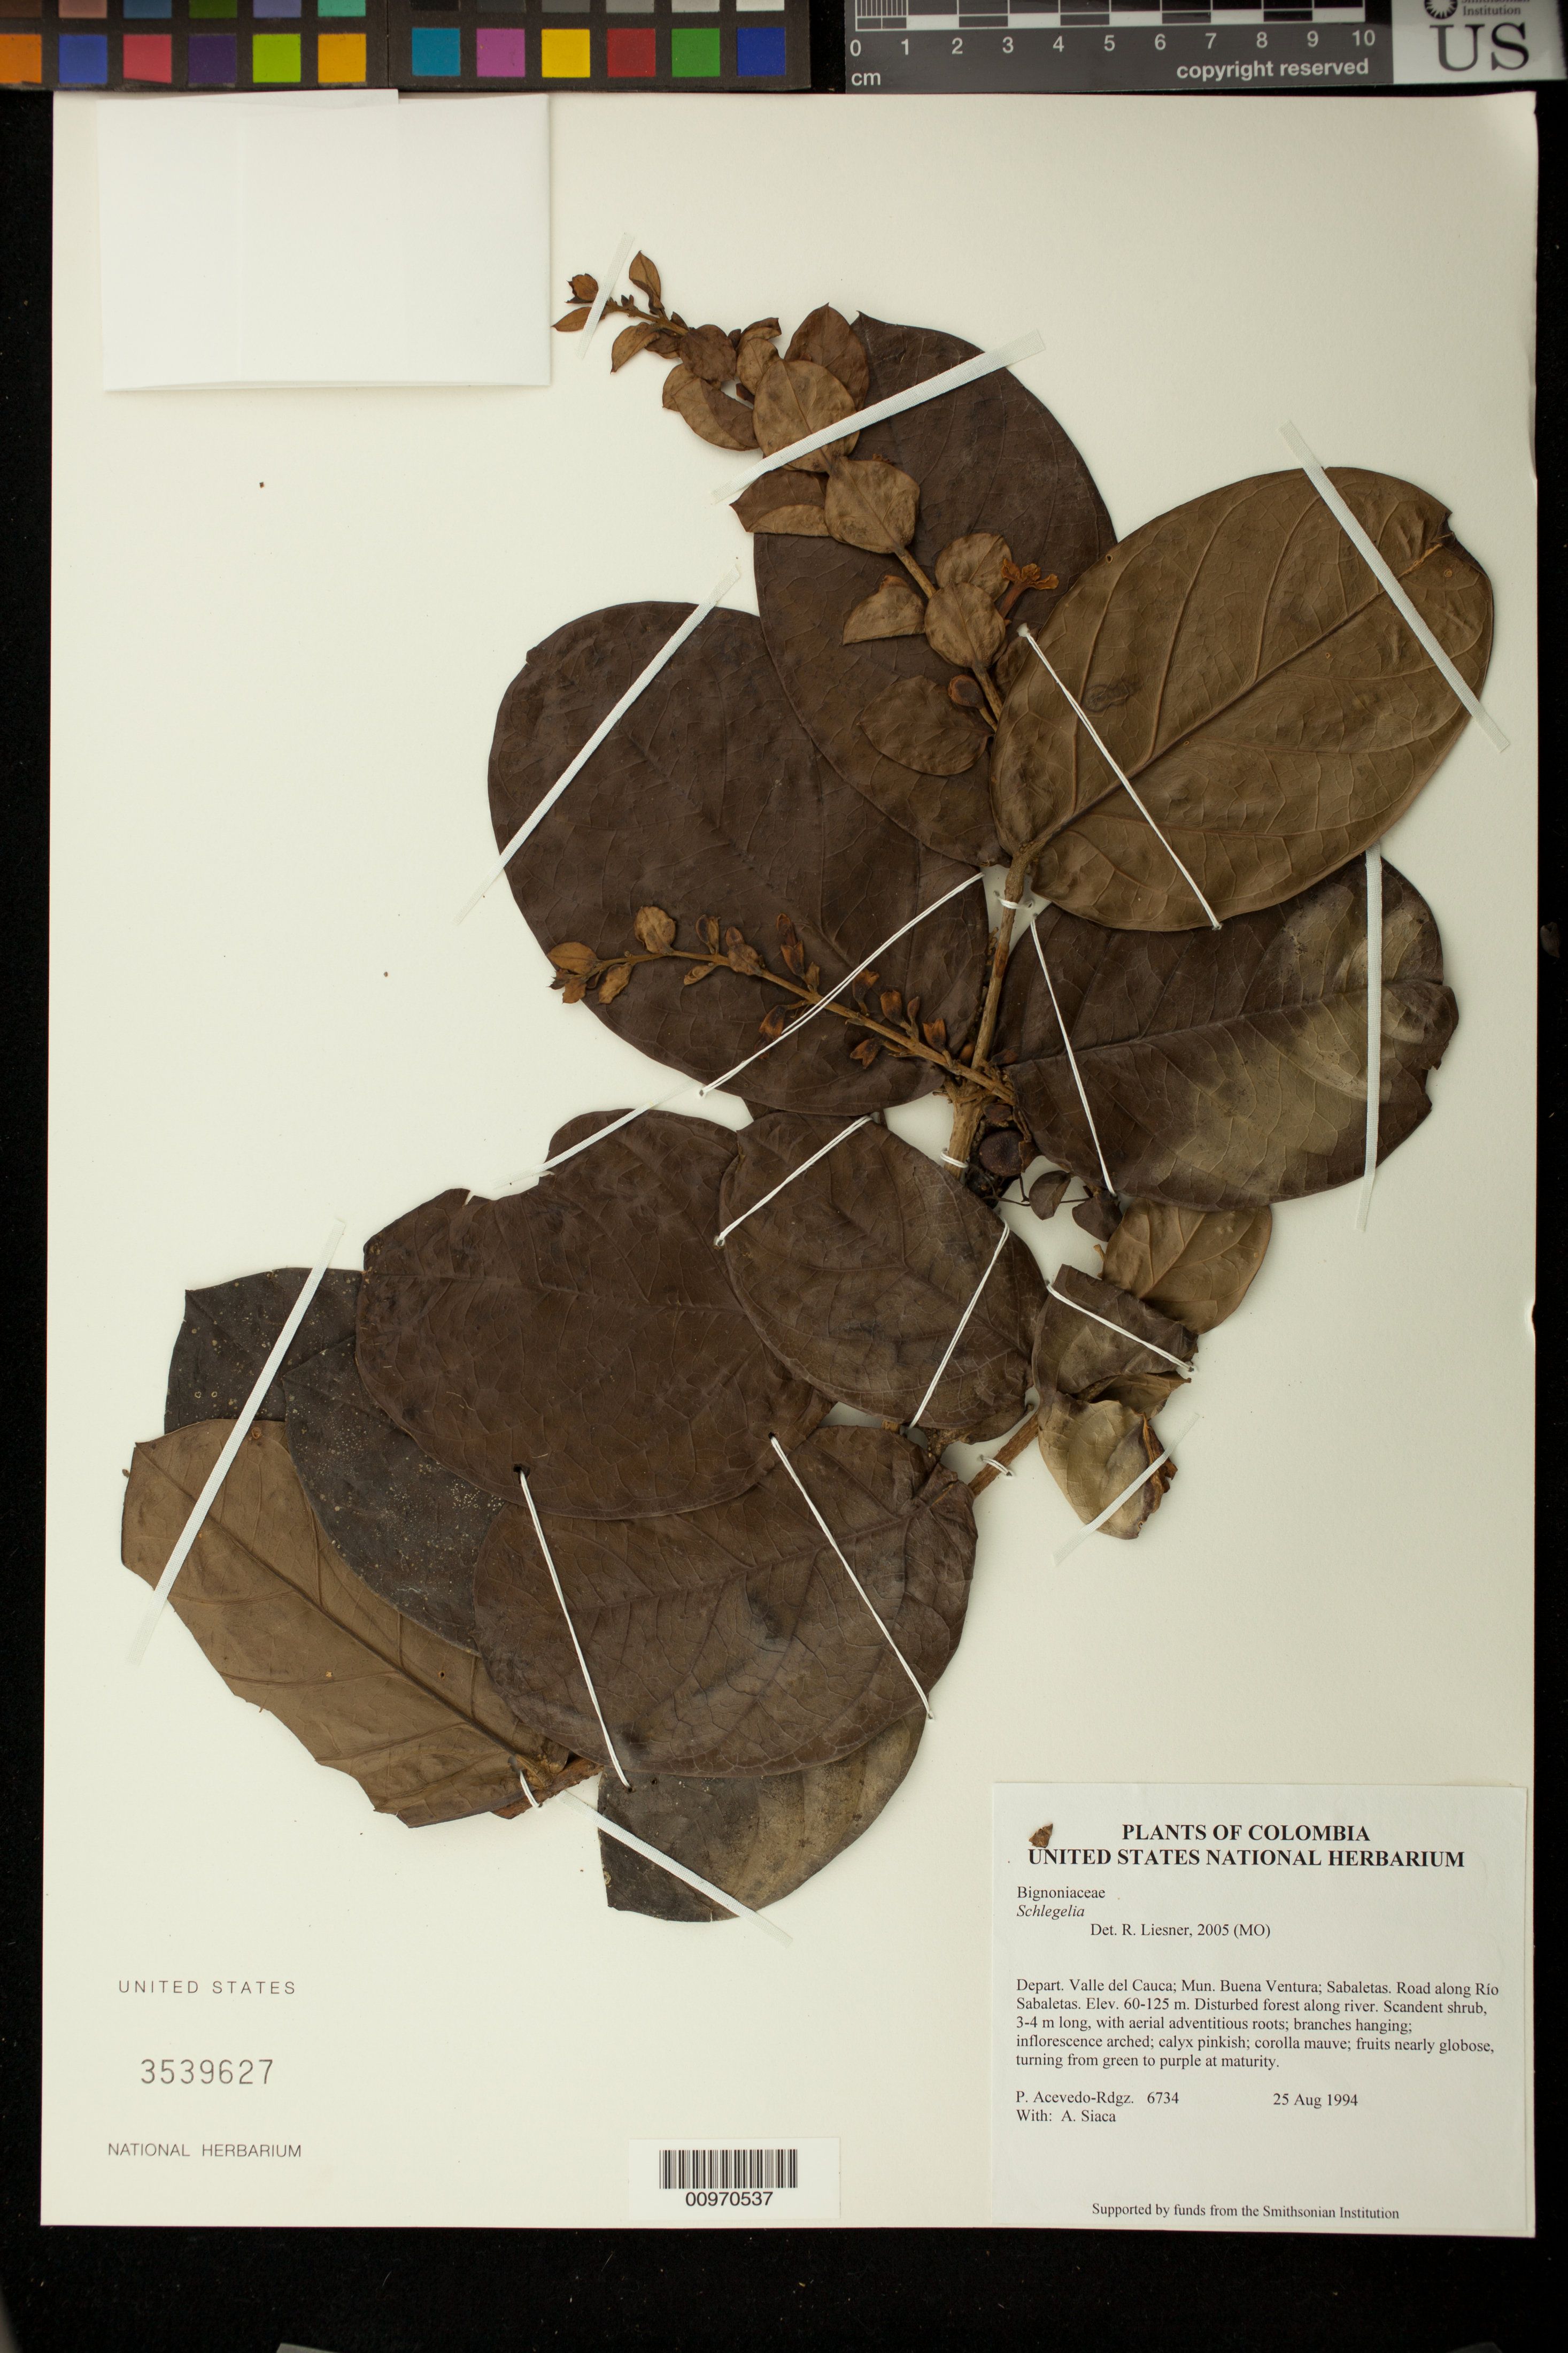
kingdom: Plantae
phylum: Tracheophyta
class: Magnoliopsida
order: Lamiales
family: Schlegeliaceae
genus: Schlegelia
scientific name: Schlegelia darienensis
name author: Sandwith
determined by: Strong, M. T., (US), Smithsonian Institution - National Museum of Natural History (UNITED STATES)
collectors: P. Acevedo-Rodr. & A. Siaca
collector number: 6734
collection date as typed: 25 Aug 1994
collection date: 1994-08-25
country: Colombia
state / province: Valle del Cauca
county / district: Buena Ventura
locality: Depart. Valle del Cauca; Mun. Buena Ventura; Sabaletas. Road along Río Sabaletas.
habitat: Disturbed forest along river.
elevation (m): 60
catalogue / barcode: US 3539627